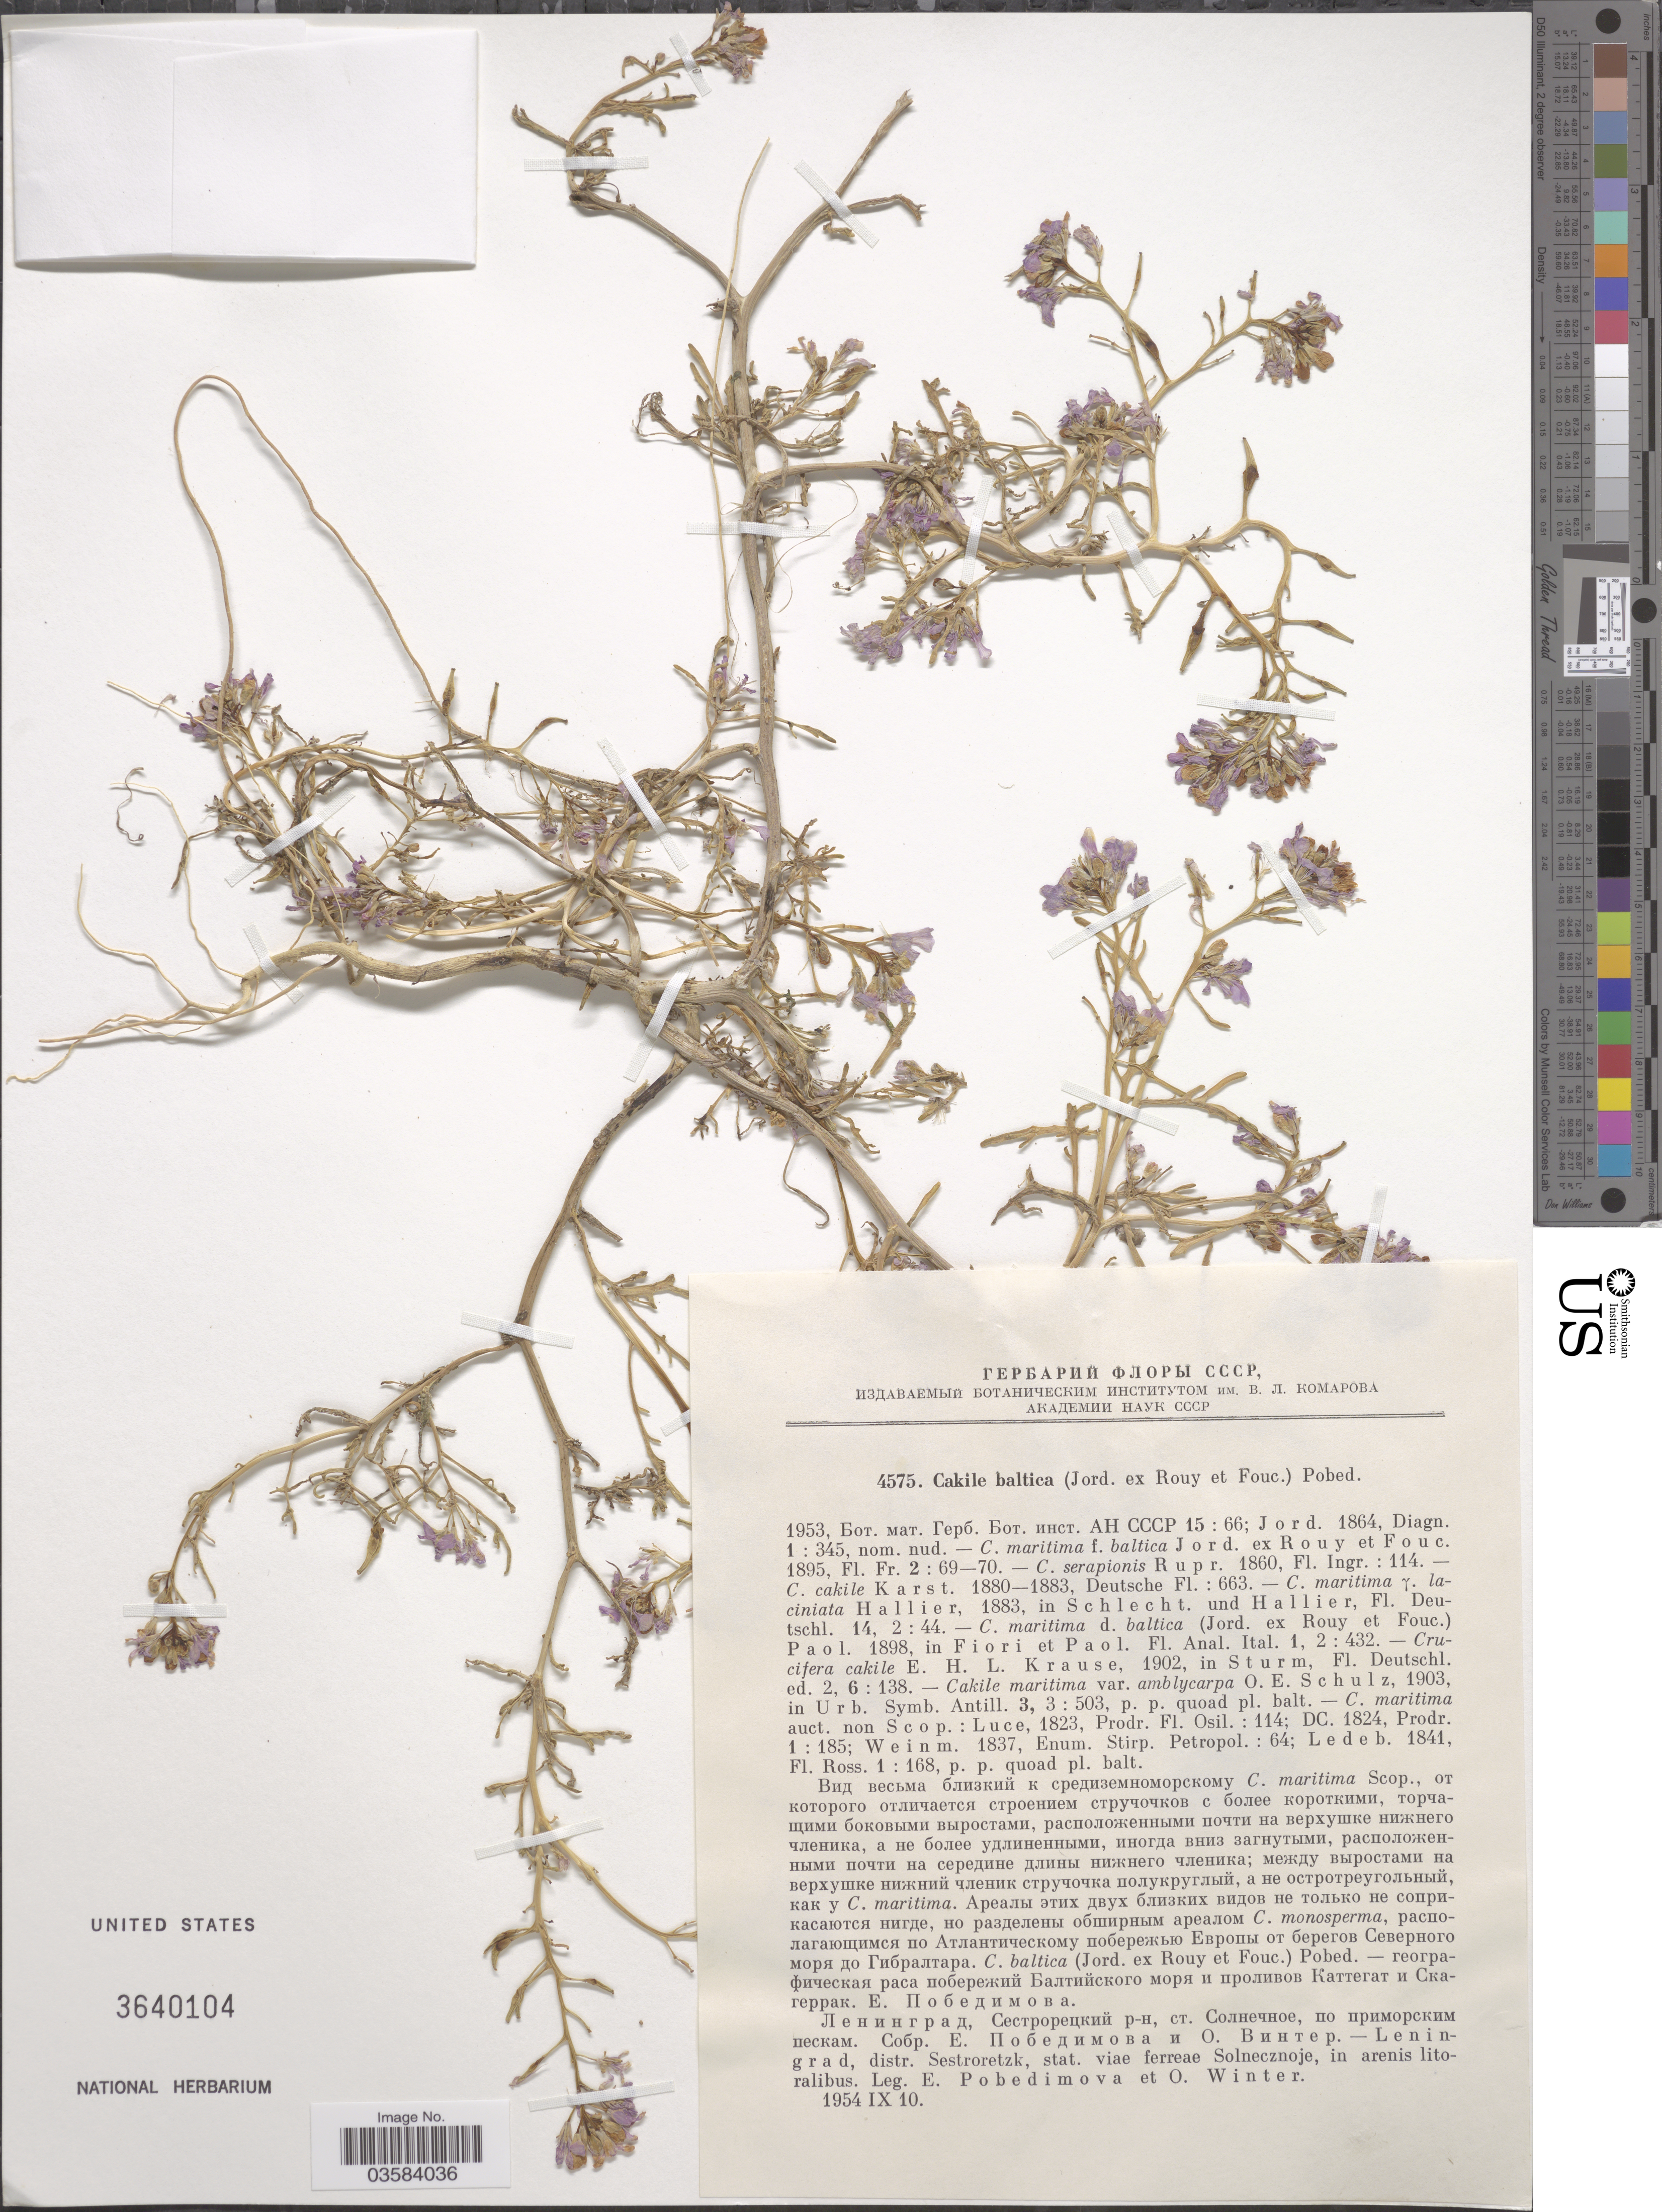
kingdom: Plantae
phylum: Tracheophyta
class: Magnoliopsida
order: Brassicales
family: Brassicaceae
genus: Cakile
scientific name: Cakile baltica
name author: Jord. ex Pobed.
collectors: E. Pobedimova & O. Winter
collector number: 4575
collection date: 1954-09-10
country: Russian Federation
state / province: Leningrad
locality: Leningrad, distr. Sestroretzk, stat. viae ferreae Solnecznoje, in arenis litoralibus.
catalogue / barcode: US 3640104